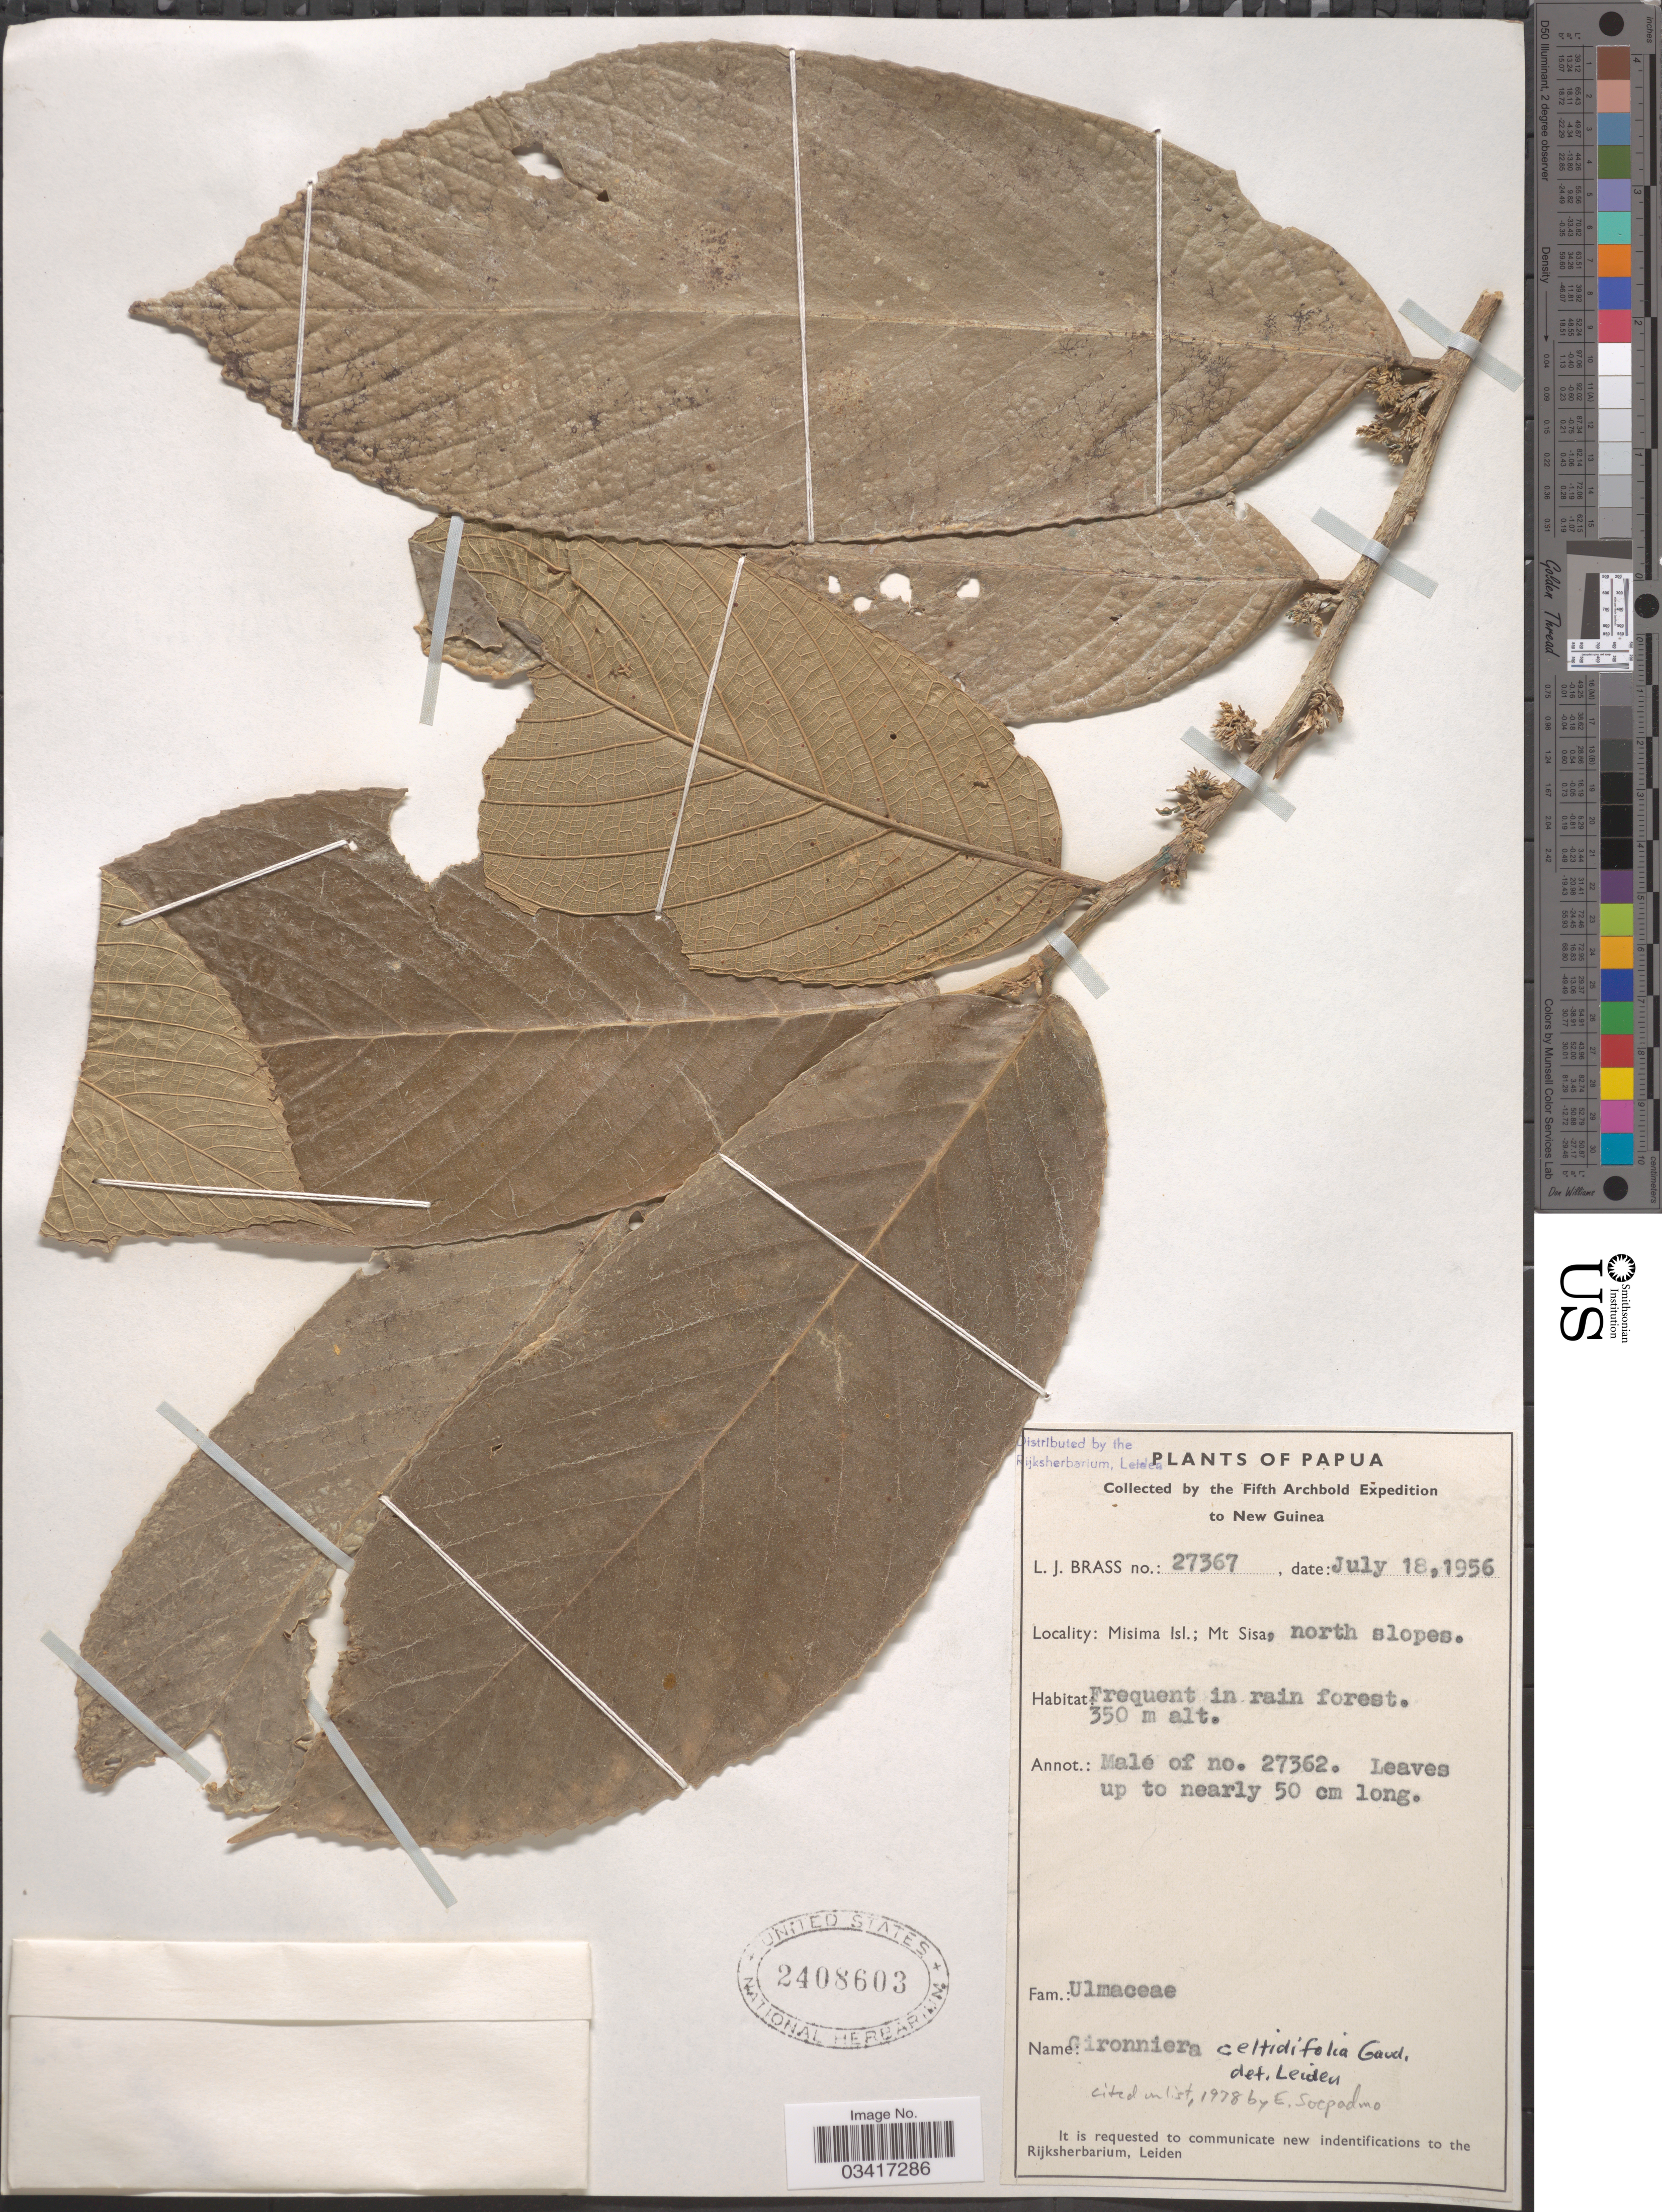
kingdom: Plantae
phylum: Tracheophyta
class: Magnoliopsida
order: Rosales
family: Cannabaceae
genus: Gironniera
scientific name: Gironniera celtidifolia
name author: Gaudich.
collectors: L. J. Brass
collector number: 27367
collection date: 1956-07-18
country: Papua New Guinea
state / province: Milne Bay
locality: New Guinea. Misima Isl.; Mt Sisa, north slopes.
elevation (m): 350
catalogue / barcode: US 2408603